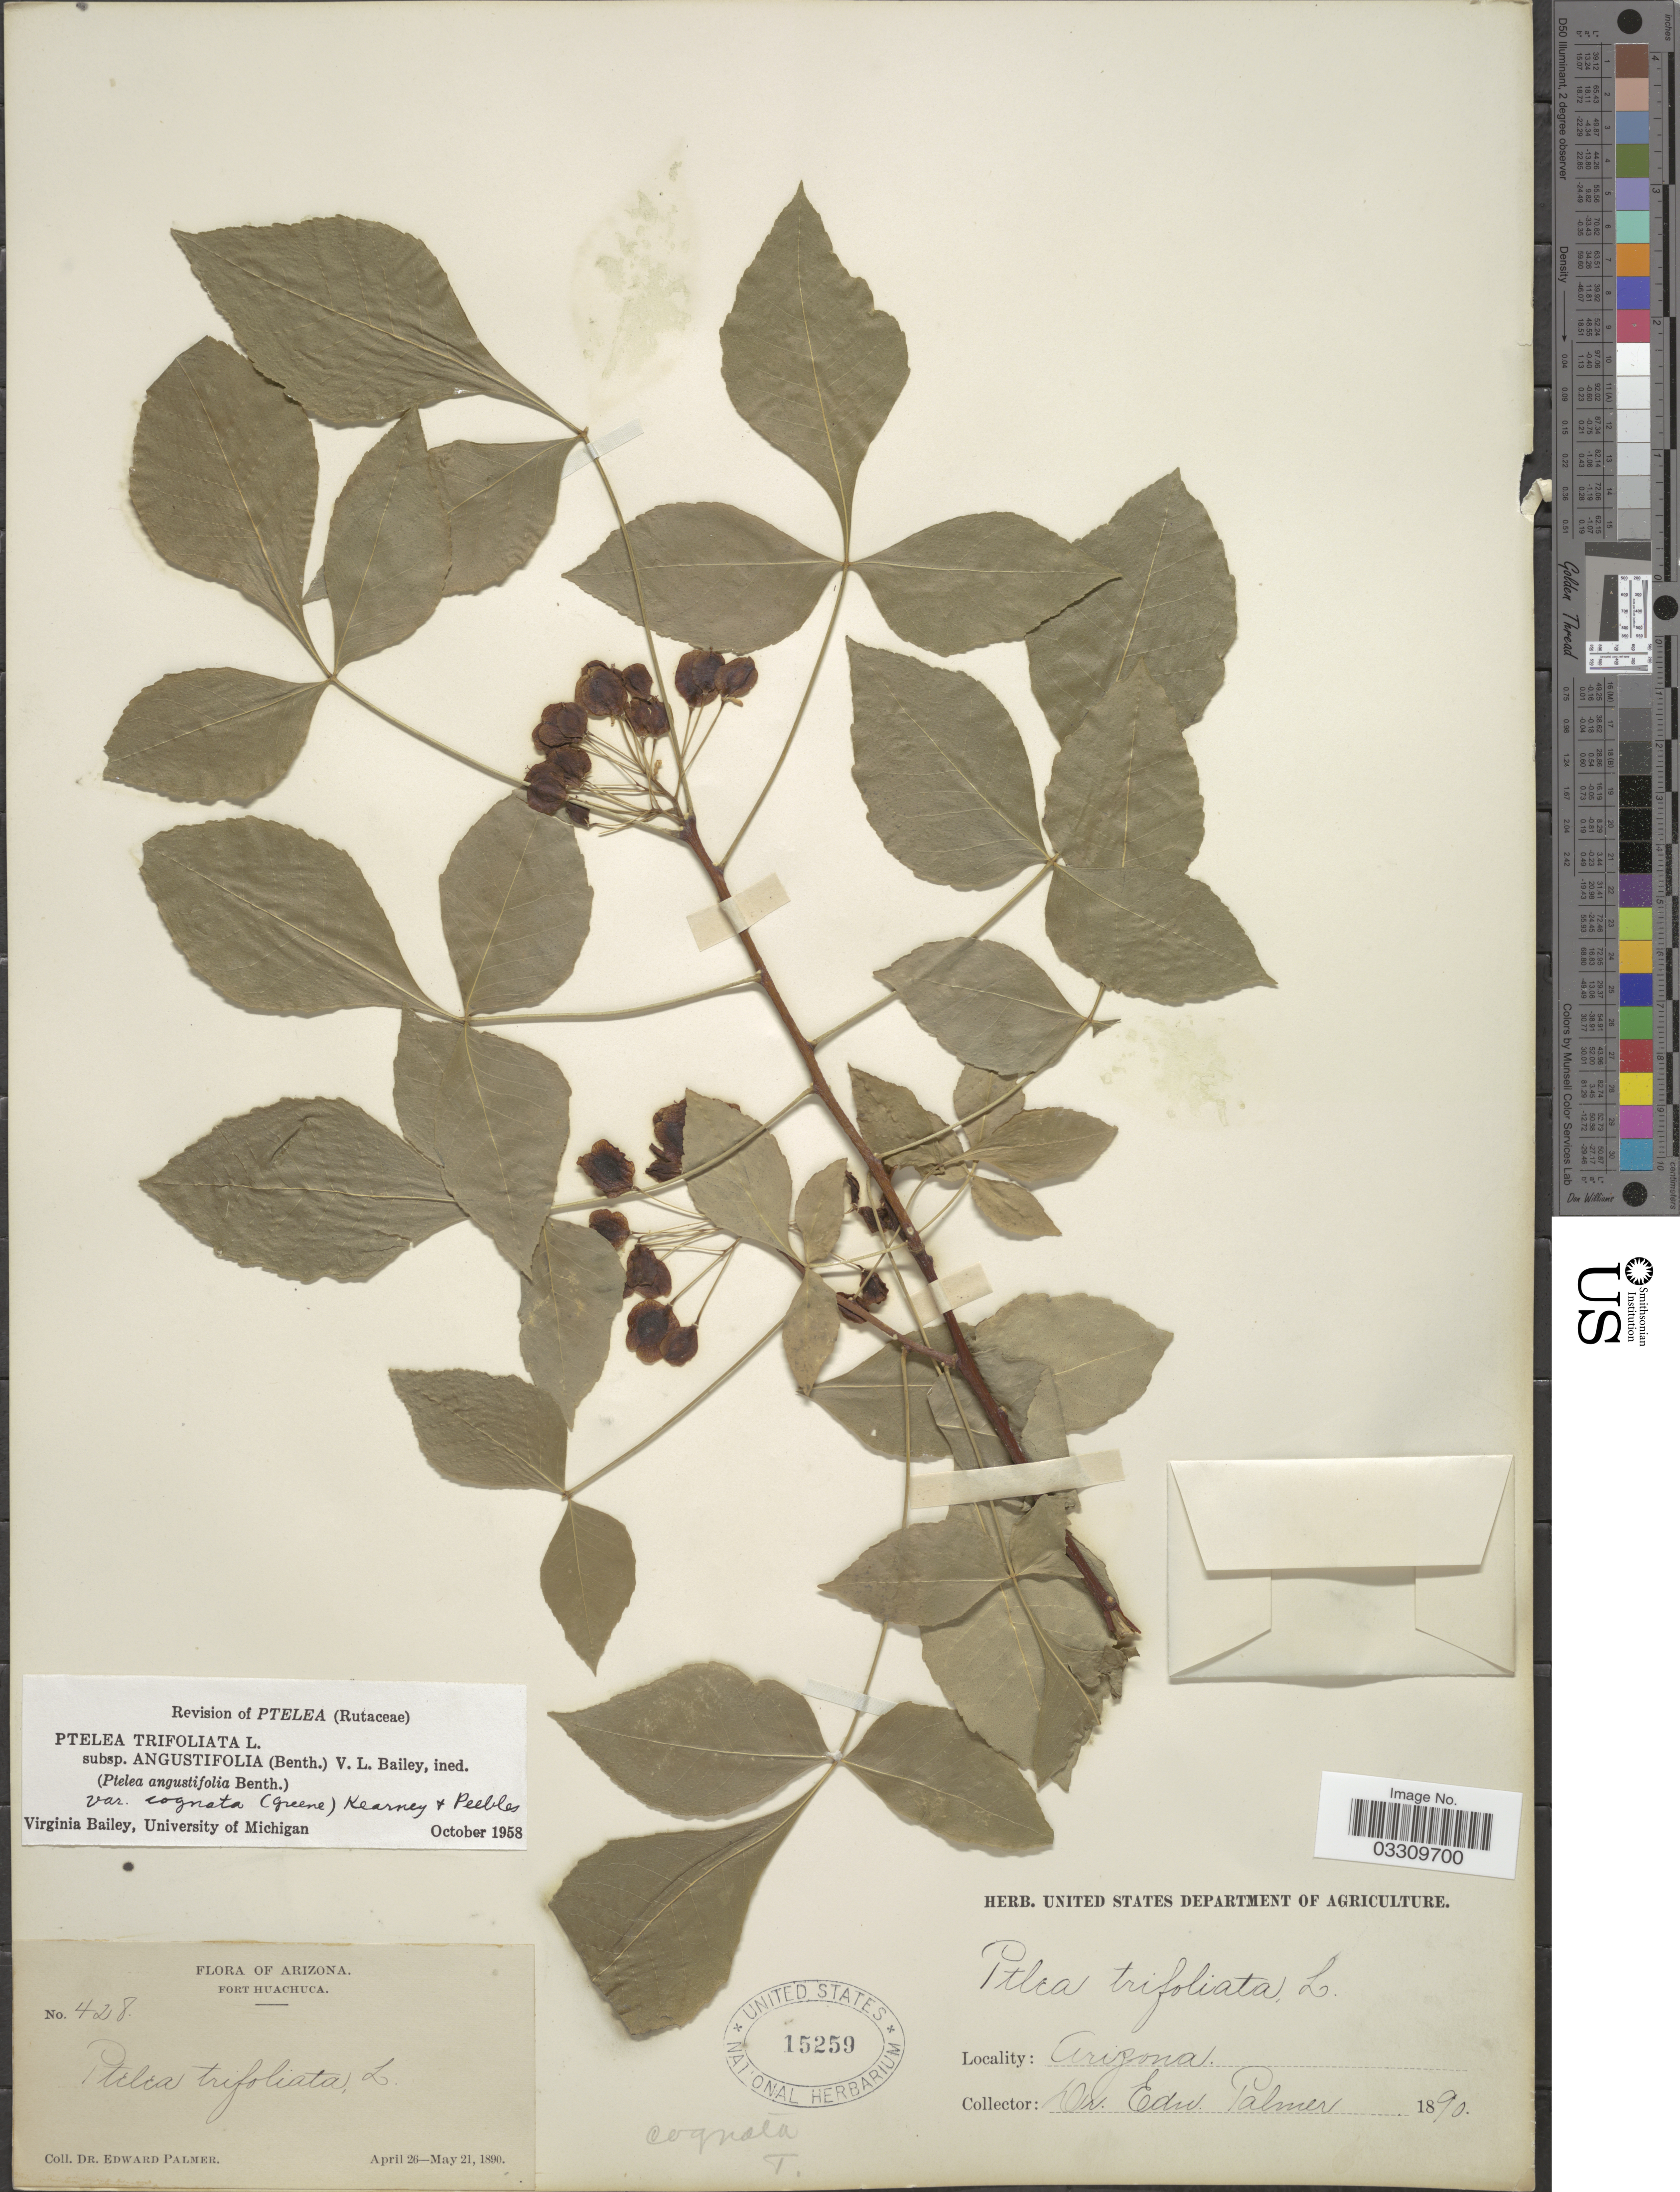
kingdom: Plantae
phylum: Tracheophyta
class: Magnoliopsida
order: Sapindales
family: Rutaceae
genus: Ptelea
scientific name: Ptelea trifoliata var. cognata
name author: (Greene) V. L. Bailey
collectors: E. Palmer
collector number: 428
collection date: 1890-04-26/1890-05-21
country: United States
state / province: Arizona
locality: Fort Huachuca.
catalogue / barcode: US 15259